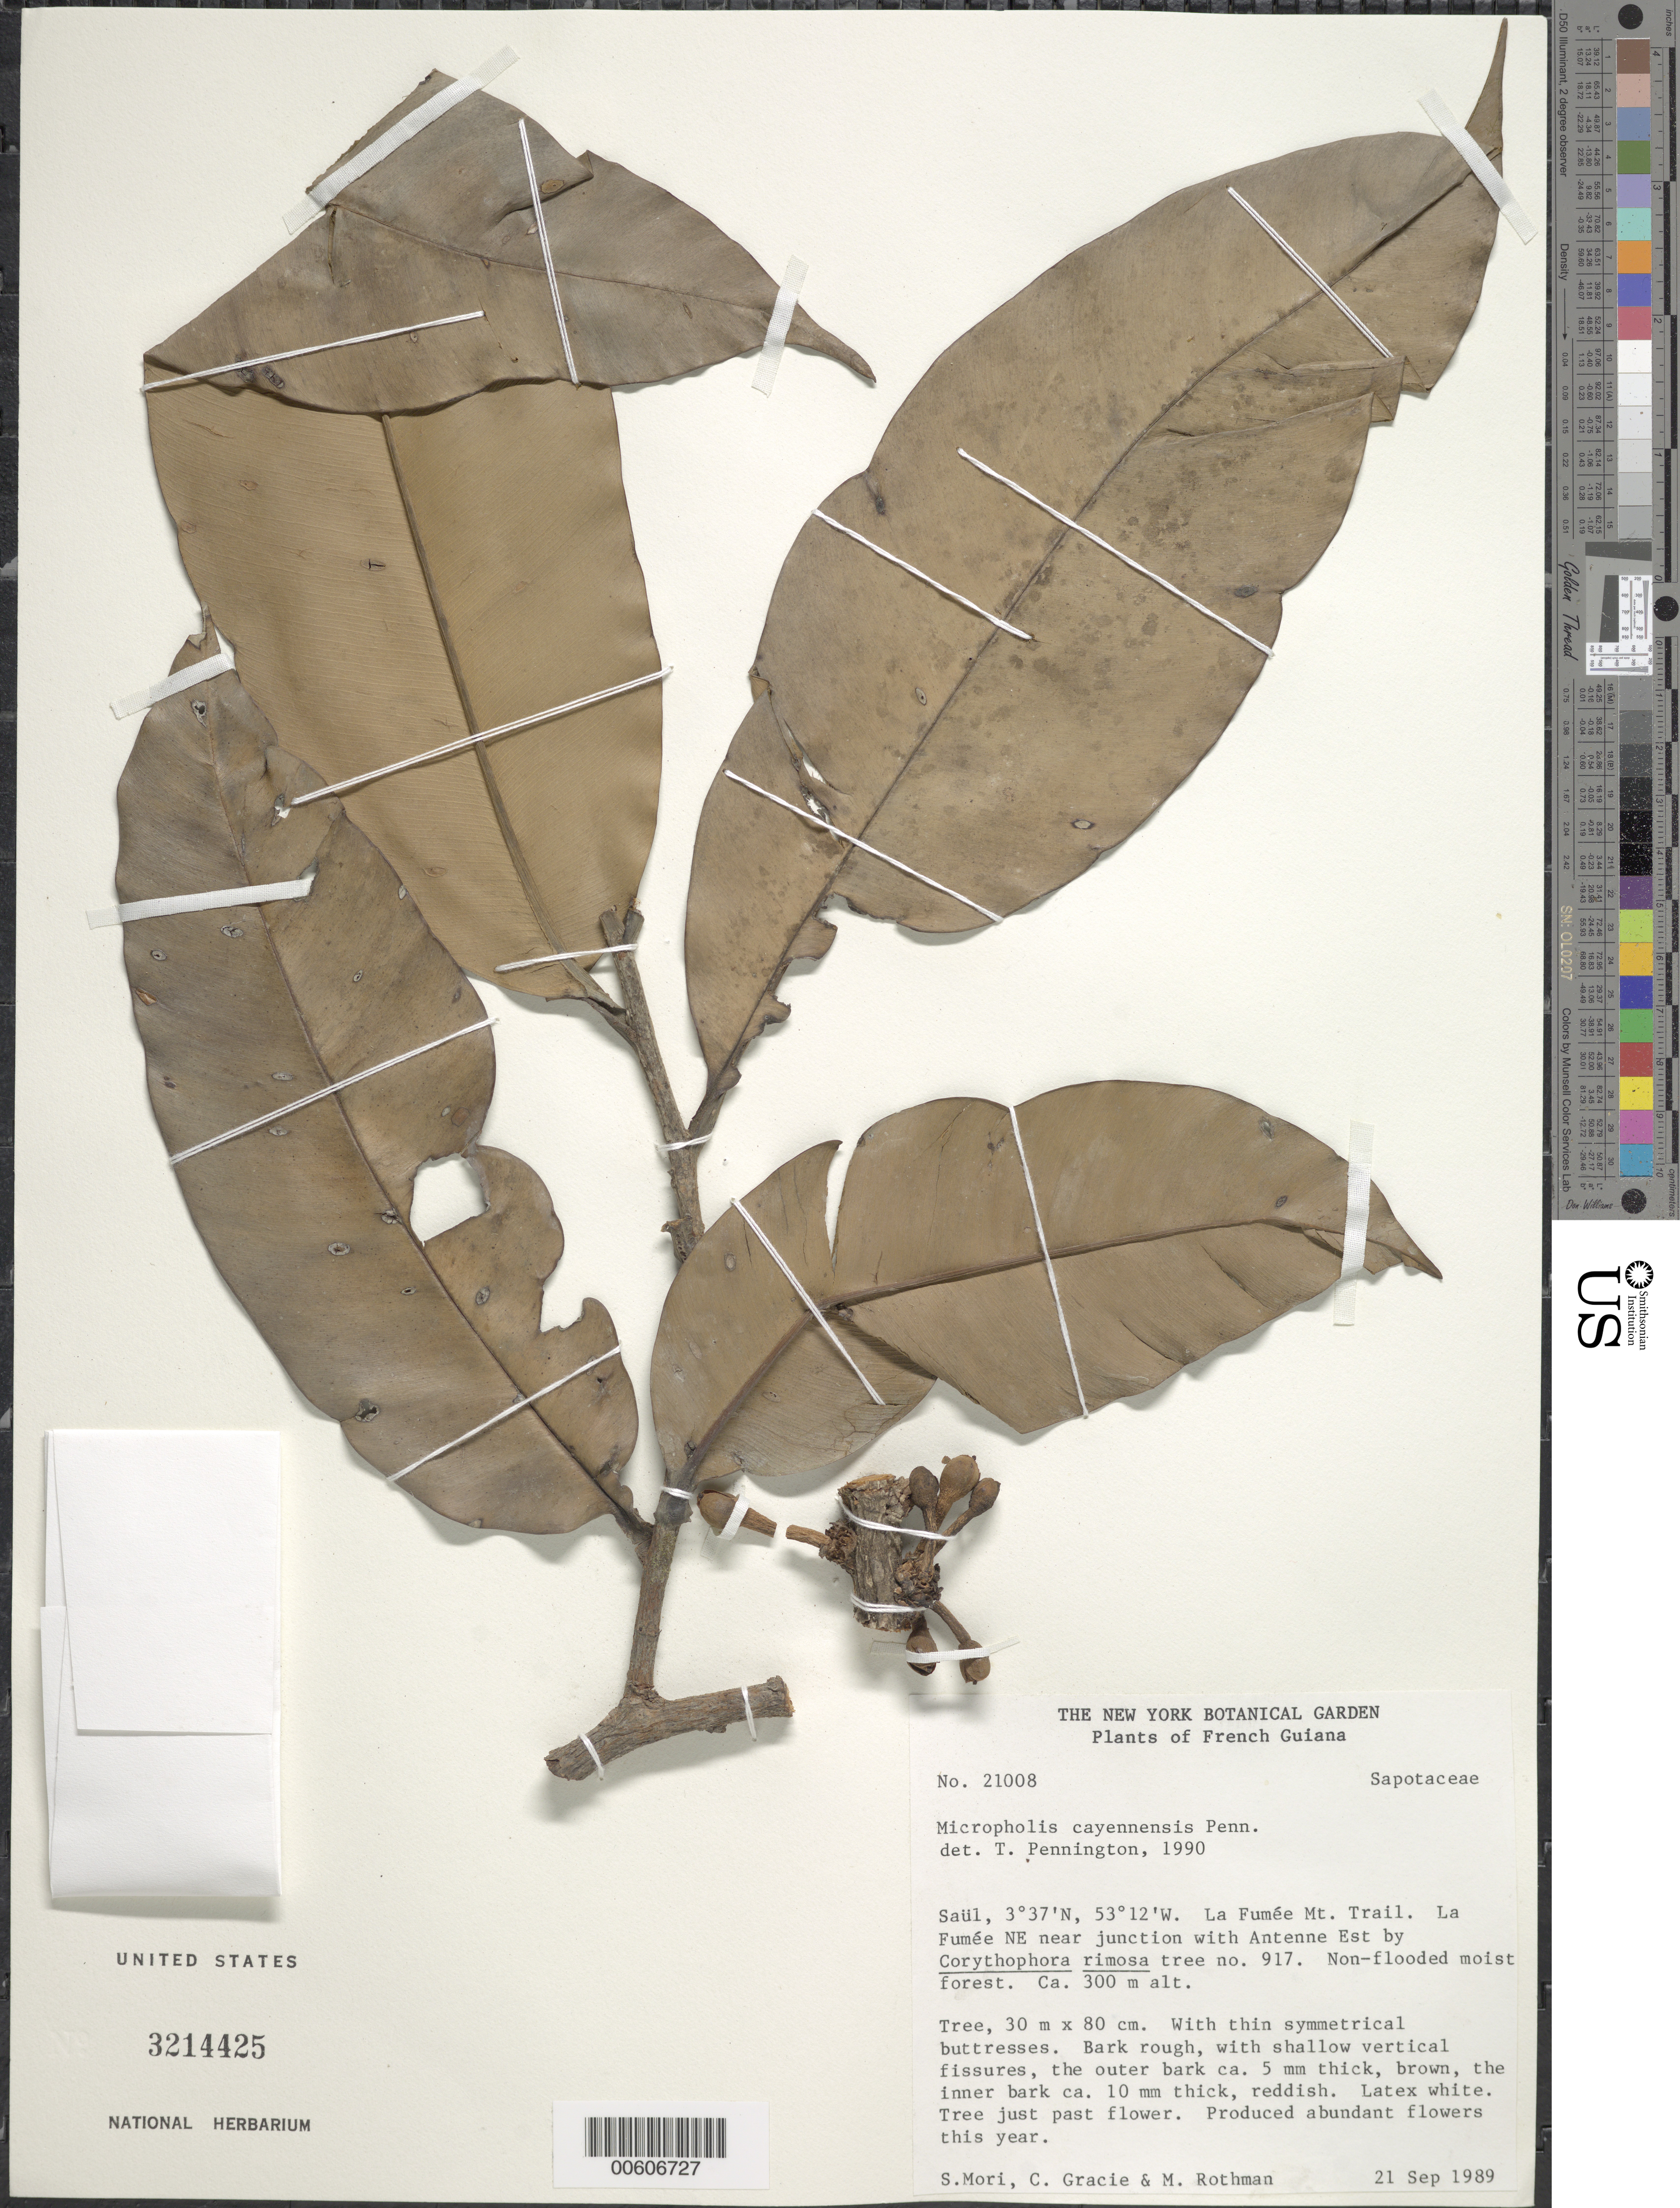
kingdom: Plantae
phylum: Tracheophyta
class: Magnoliopsida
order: Ericales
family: Sapotaceae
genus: Micropholis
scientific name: Micropholis cayennensis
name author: T.D. Penn.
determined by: Pennington, T. D., (K)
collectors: S. Mori, C. A. Gracie & M. Rothman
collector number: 21008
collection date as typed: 21-Sep-89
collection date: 1989-09-21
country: French Guiana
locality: Saül, La Fumée Mountain trail. La Fumée NE near junction with Antenne Est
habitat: Non-flooded moist forest.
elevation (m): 300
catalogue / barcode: US 3214425